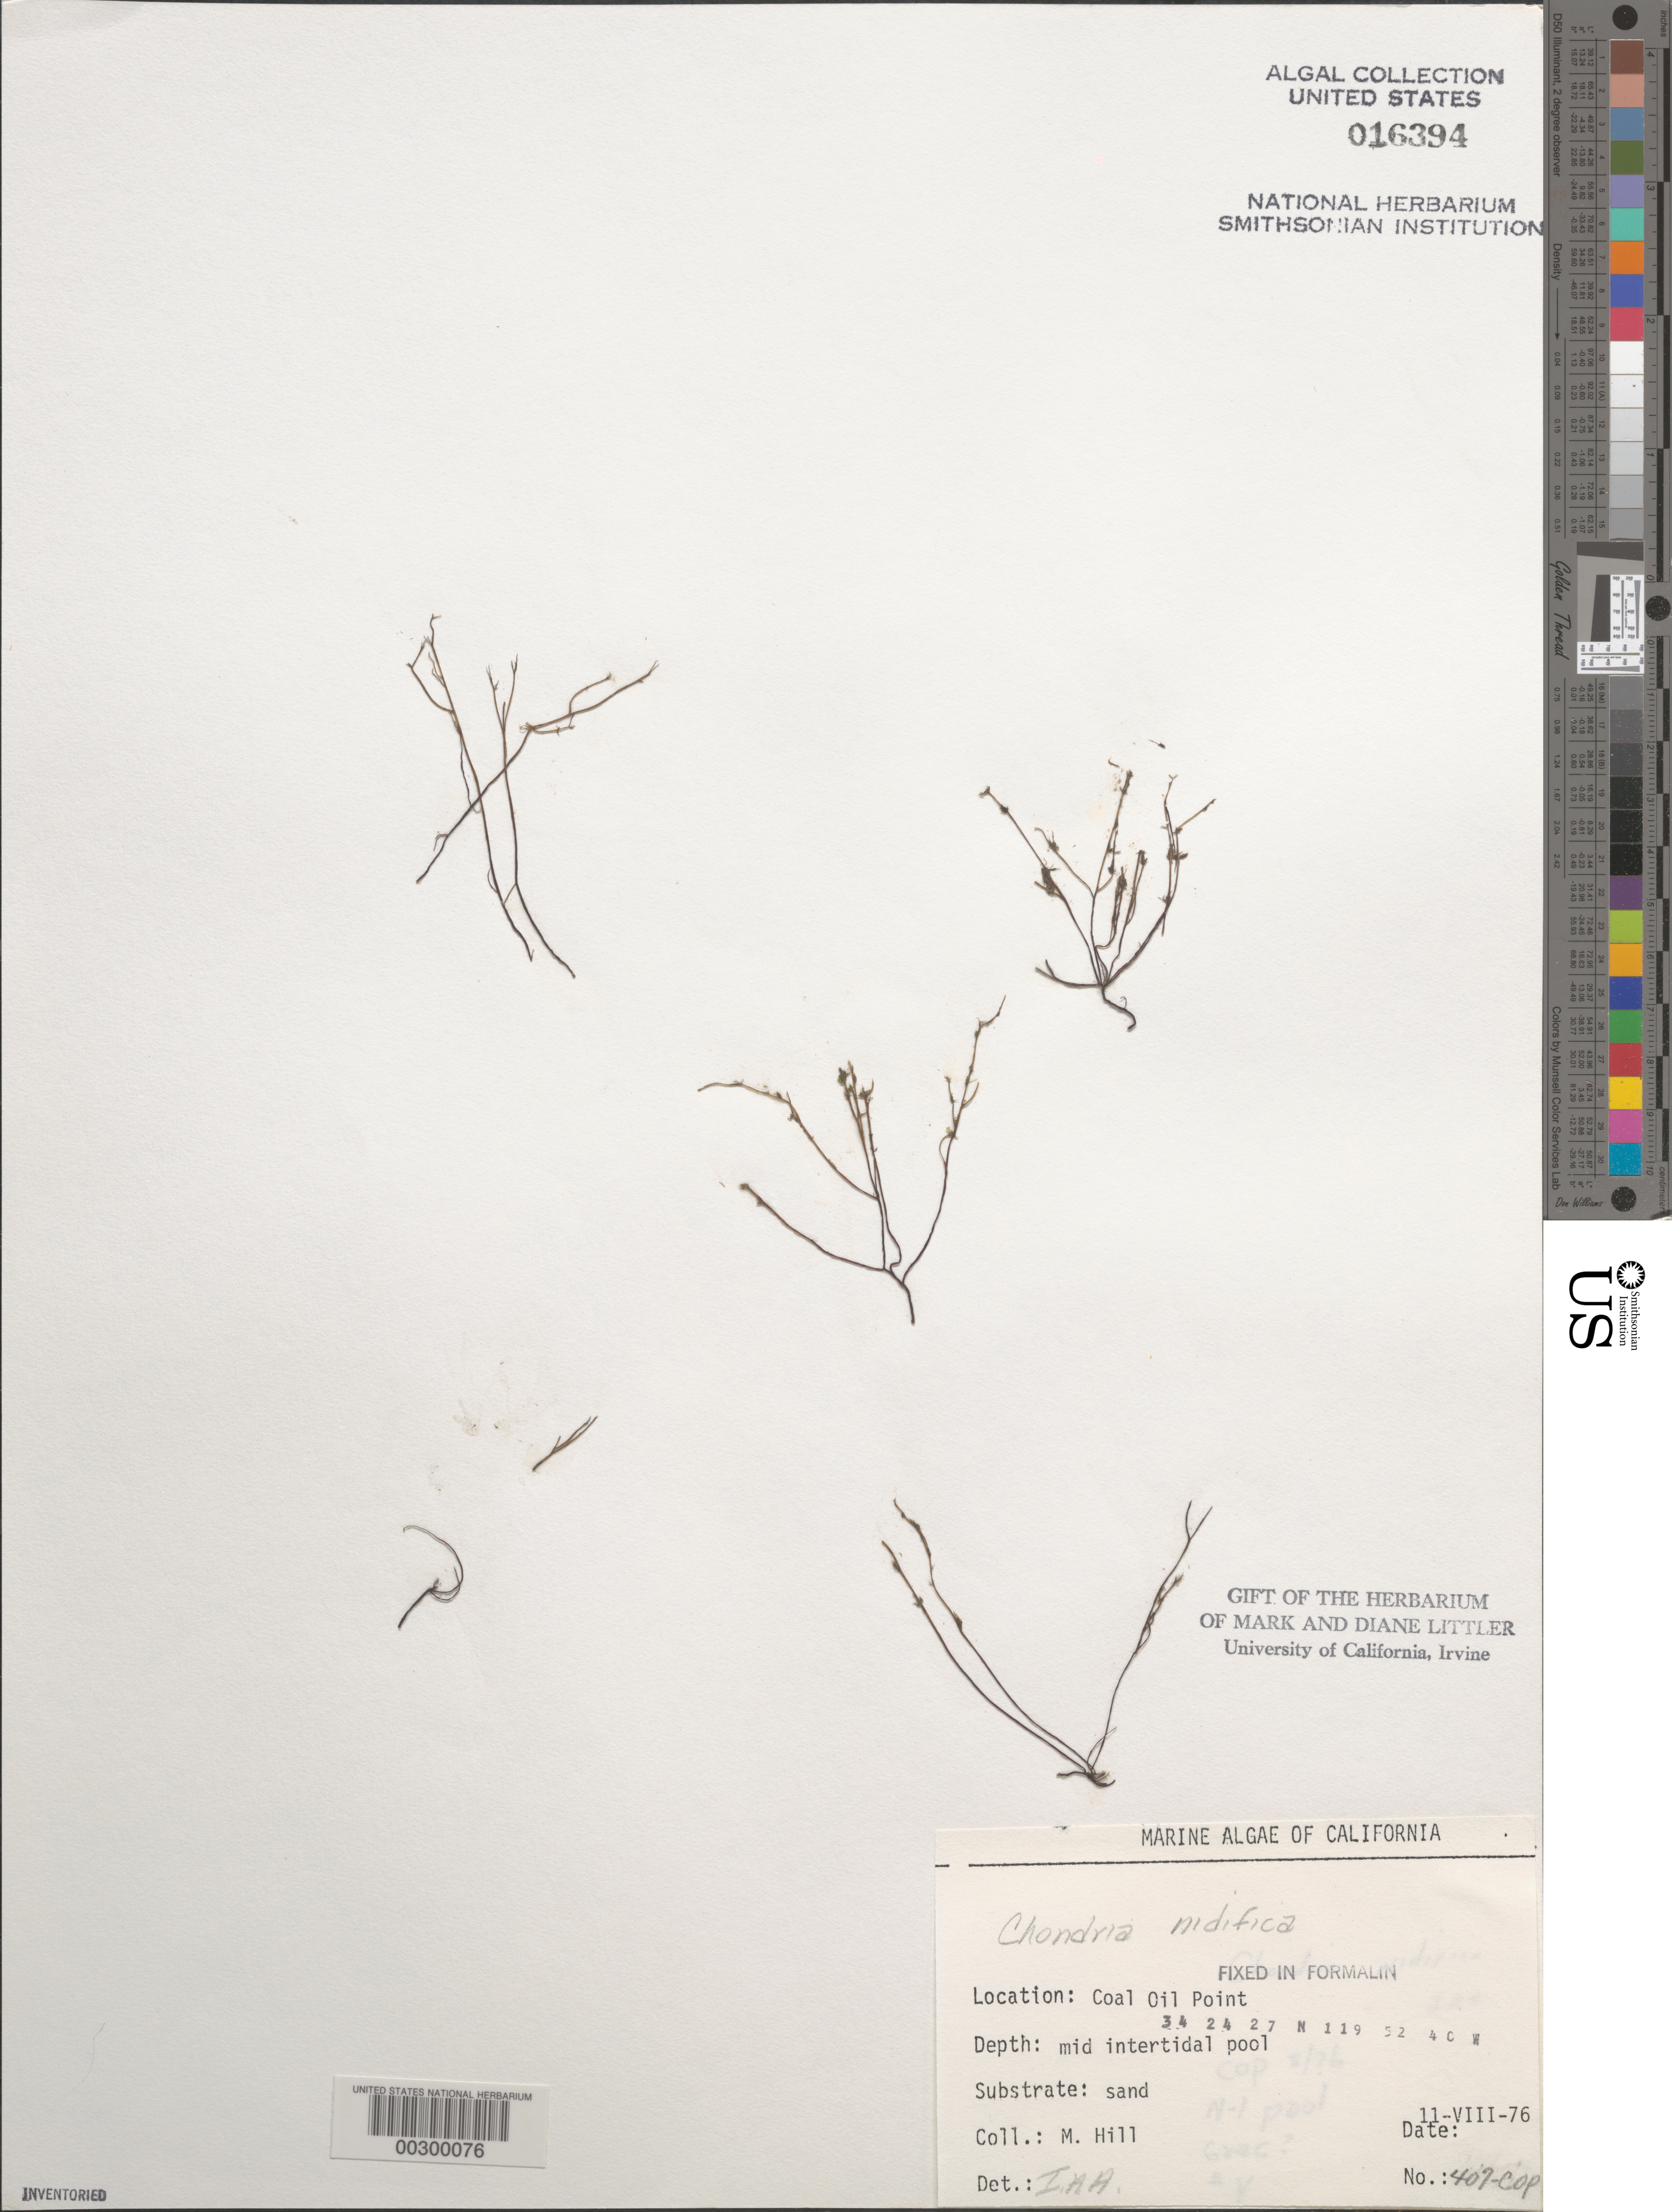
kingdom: Plantae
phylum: Rhodophyta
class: Florideophyceae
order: Ceramiales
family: Rhodomelaceae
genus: Chondria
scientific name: Chondria nidifica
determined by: Abbott, Isabella A.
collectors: M. Hill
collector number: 407-cop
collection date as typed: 11 Aug 1976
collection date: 1976-08-11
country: United States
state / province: California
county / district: Santa Barbara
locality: Coal Oil Point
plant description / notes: BLM-SOCALBIGHT Rocky Intertidal Survey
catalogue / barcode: US 16394